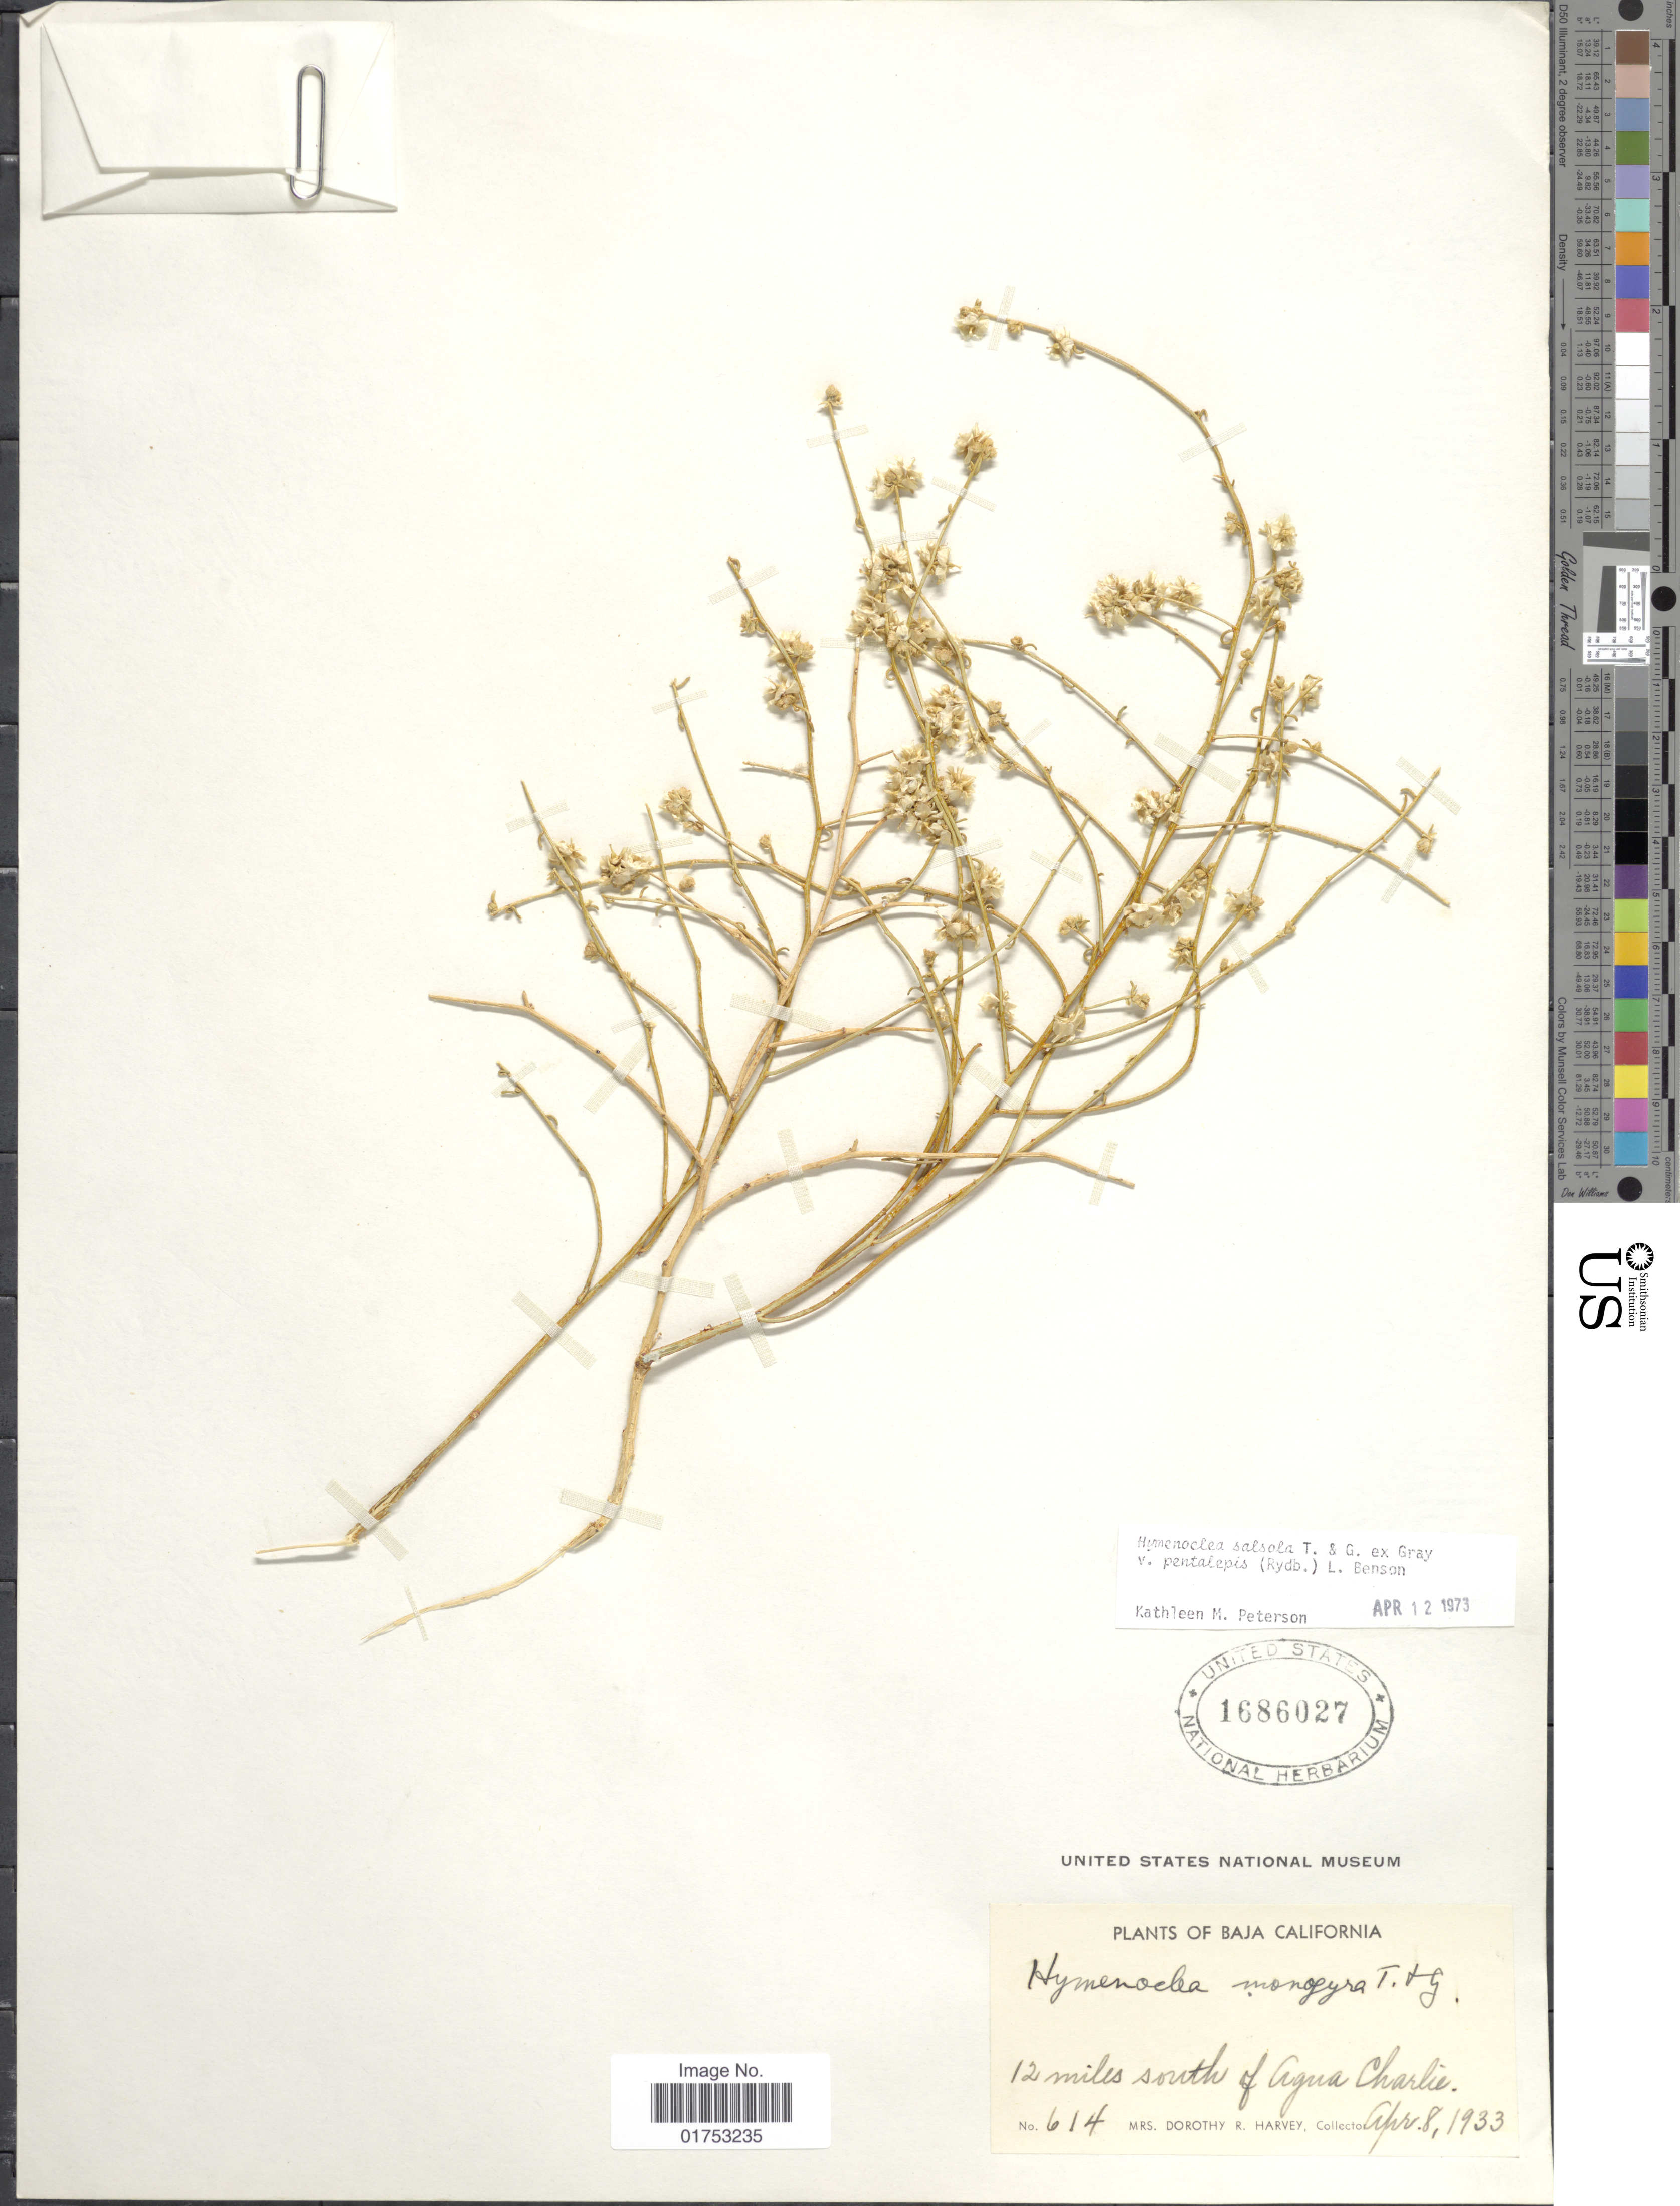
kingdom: Plantae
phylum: Tracheophyta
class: Magnoliopsida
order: Asterales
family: Asteraceae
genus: Hymenoclea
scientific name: Hymenoclea pentalepis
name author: Torr.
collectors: Harvey, Mrs. D. R.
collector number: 614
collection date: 1933-04-08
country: Mexico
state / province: Baja California Norte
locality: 12 miles south of agua Charlie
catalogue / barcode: US 1686027